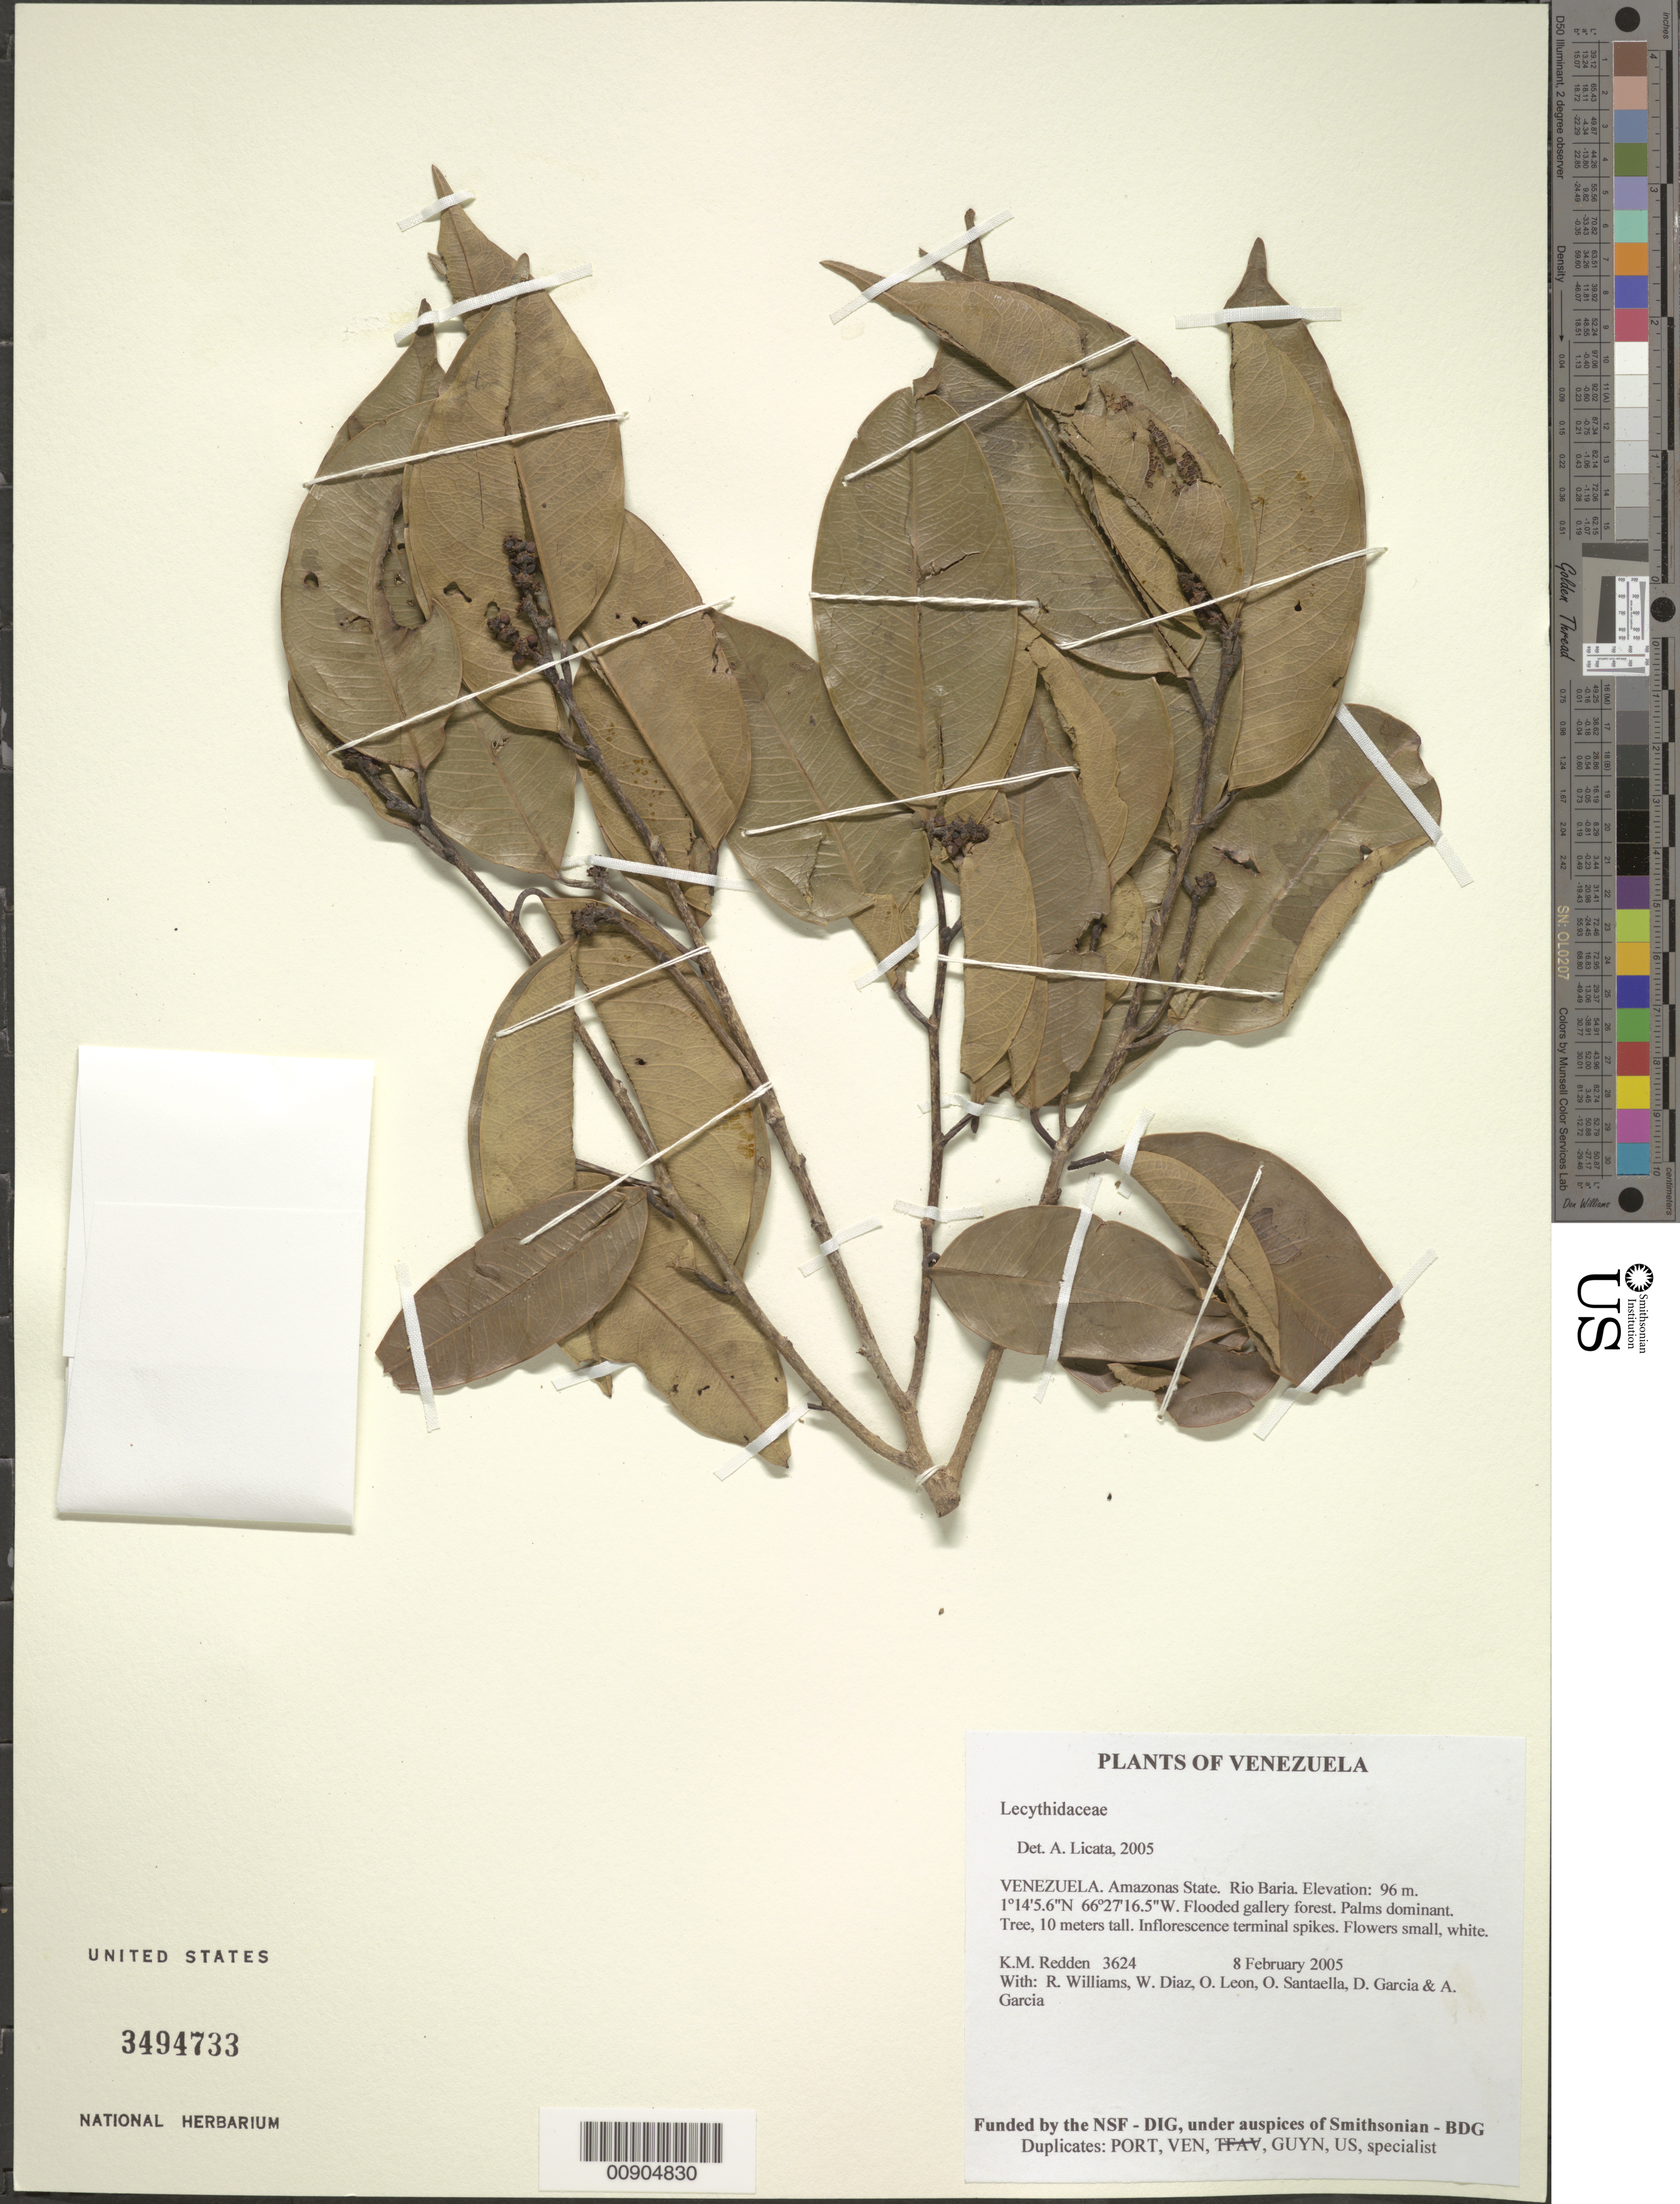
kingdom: Plantae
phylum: Tracheophyta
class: Magnoliopsida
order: Fabales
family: Fabaceae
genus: Bauhinia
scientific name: Bauhinia sp.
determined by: Licata, A., (PORT), Univ. Nac. Exp. de los Llanos Ezequiel Zamora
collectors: K. M. Redden, R. Williams, W. Díaz P., O. León, O. Santaella, D. Garcia & A. Garcia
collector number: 3624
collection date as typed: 8 February 2005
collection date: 2005-02-08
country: Venezuela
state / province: Amazonas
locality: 20 - Rio Baria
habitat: Flooded gallery forest. Palms dominant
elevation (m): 96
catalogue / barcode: US 3494733